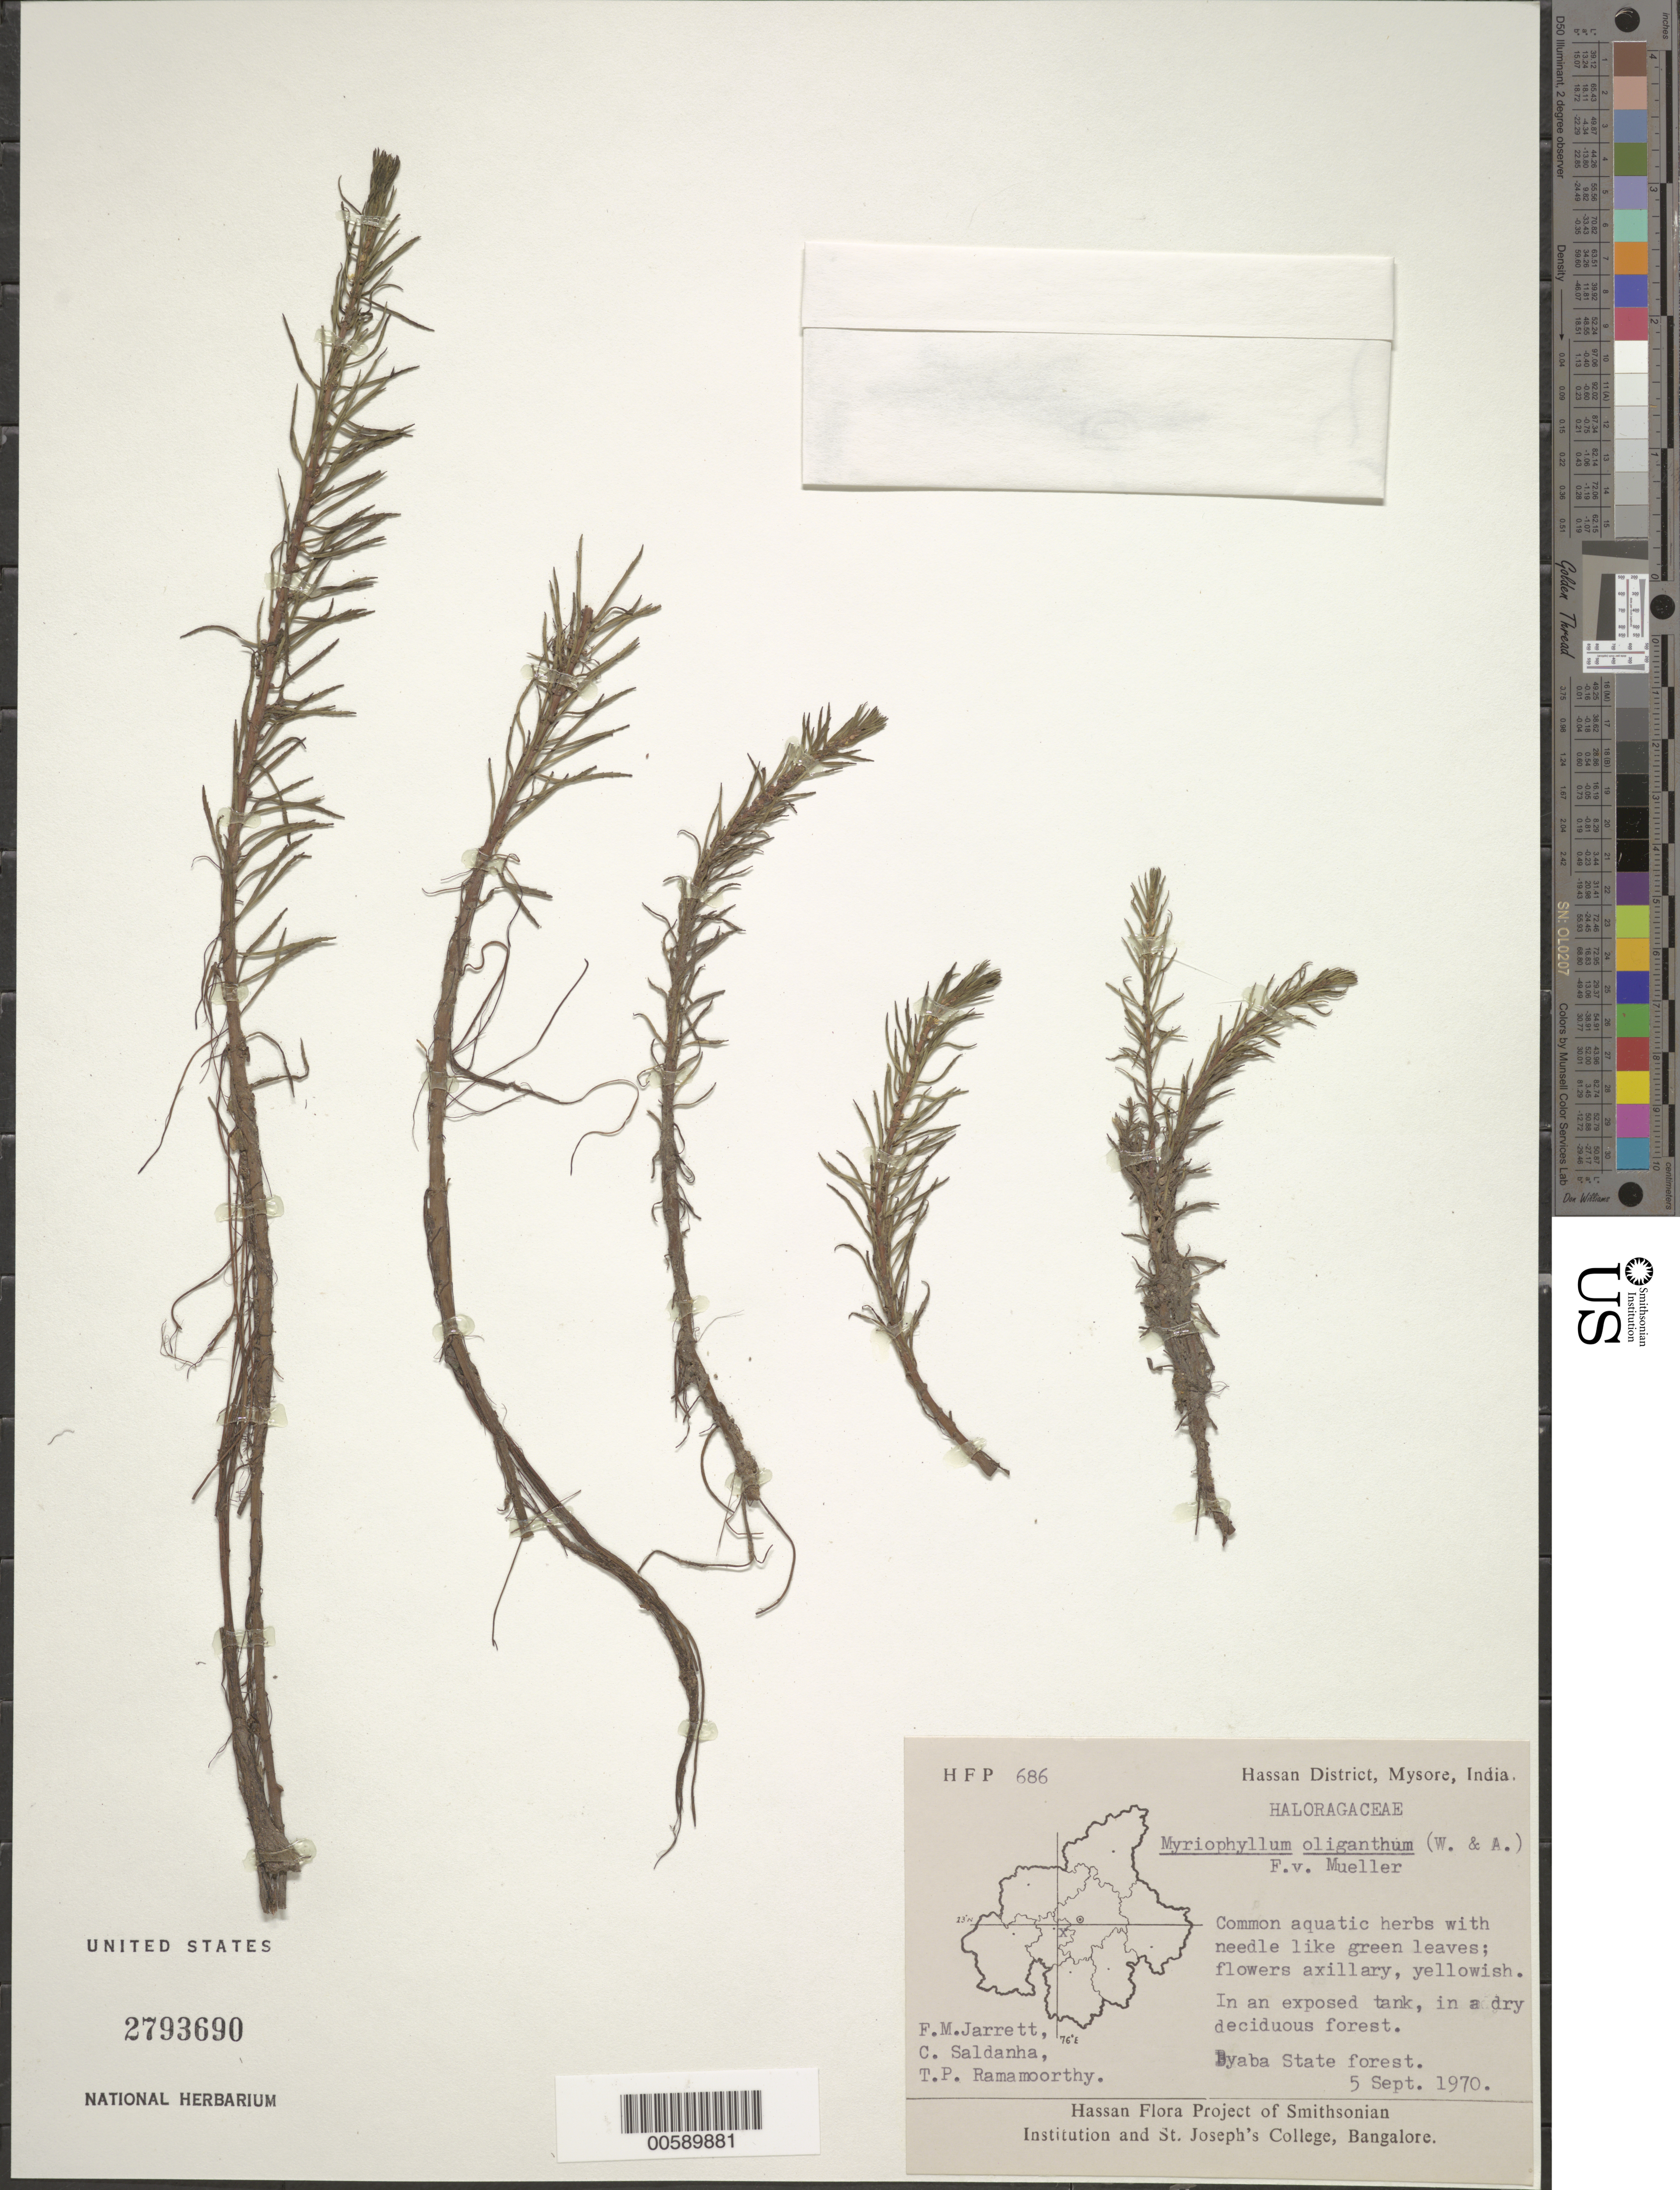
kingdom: Plantae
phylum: Tracheophyta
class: Magnoliopsida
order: Saxifragales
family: Haloragaceae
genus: Myriophyllum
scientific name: Myriophyllum oliganthum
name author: (Wight & Arn.) F. Muell.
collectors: F. M. Jarrett, C. J. Saldanha & T. P. Ramamoorthy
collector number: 686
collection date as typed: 05 Sep 1970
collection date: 1970-09-05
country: India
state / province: Karnataka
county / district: Hassan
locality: Byaba State Forest. [Mysore = Karnataka]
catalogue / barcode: US 2793690